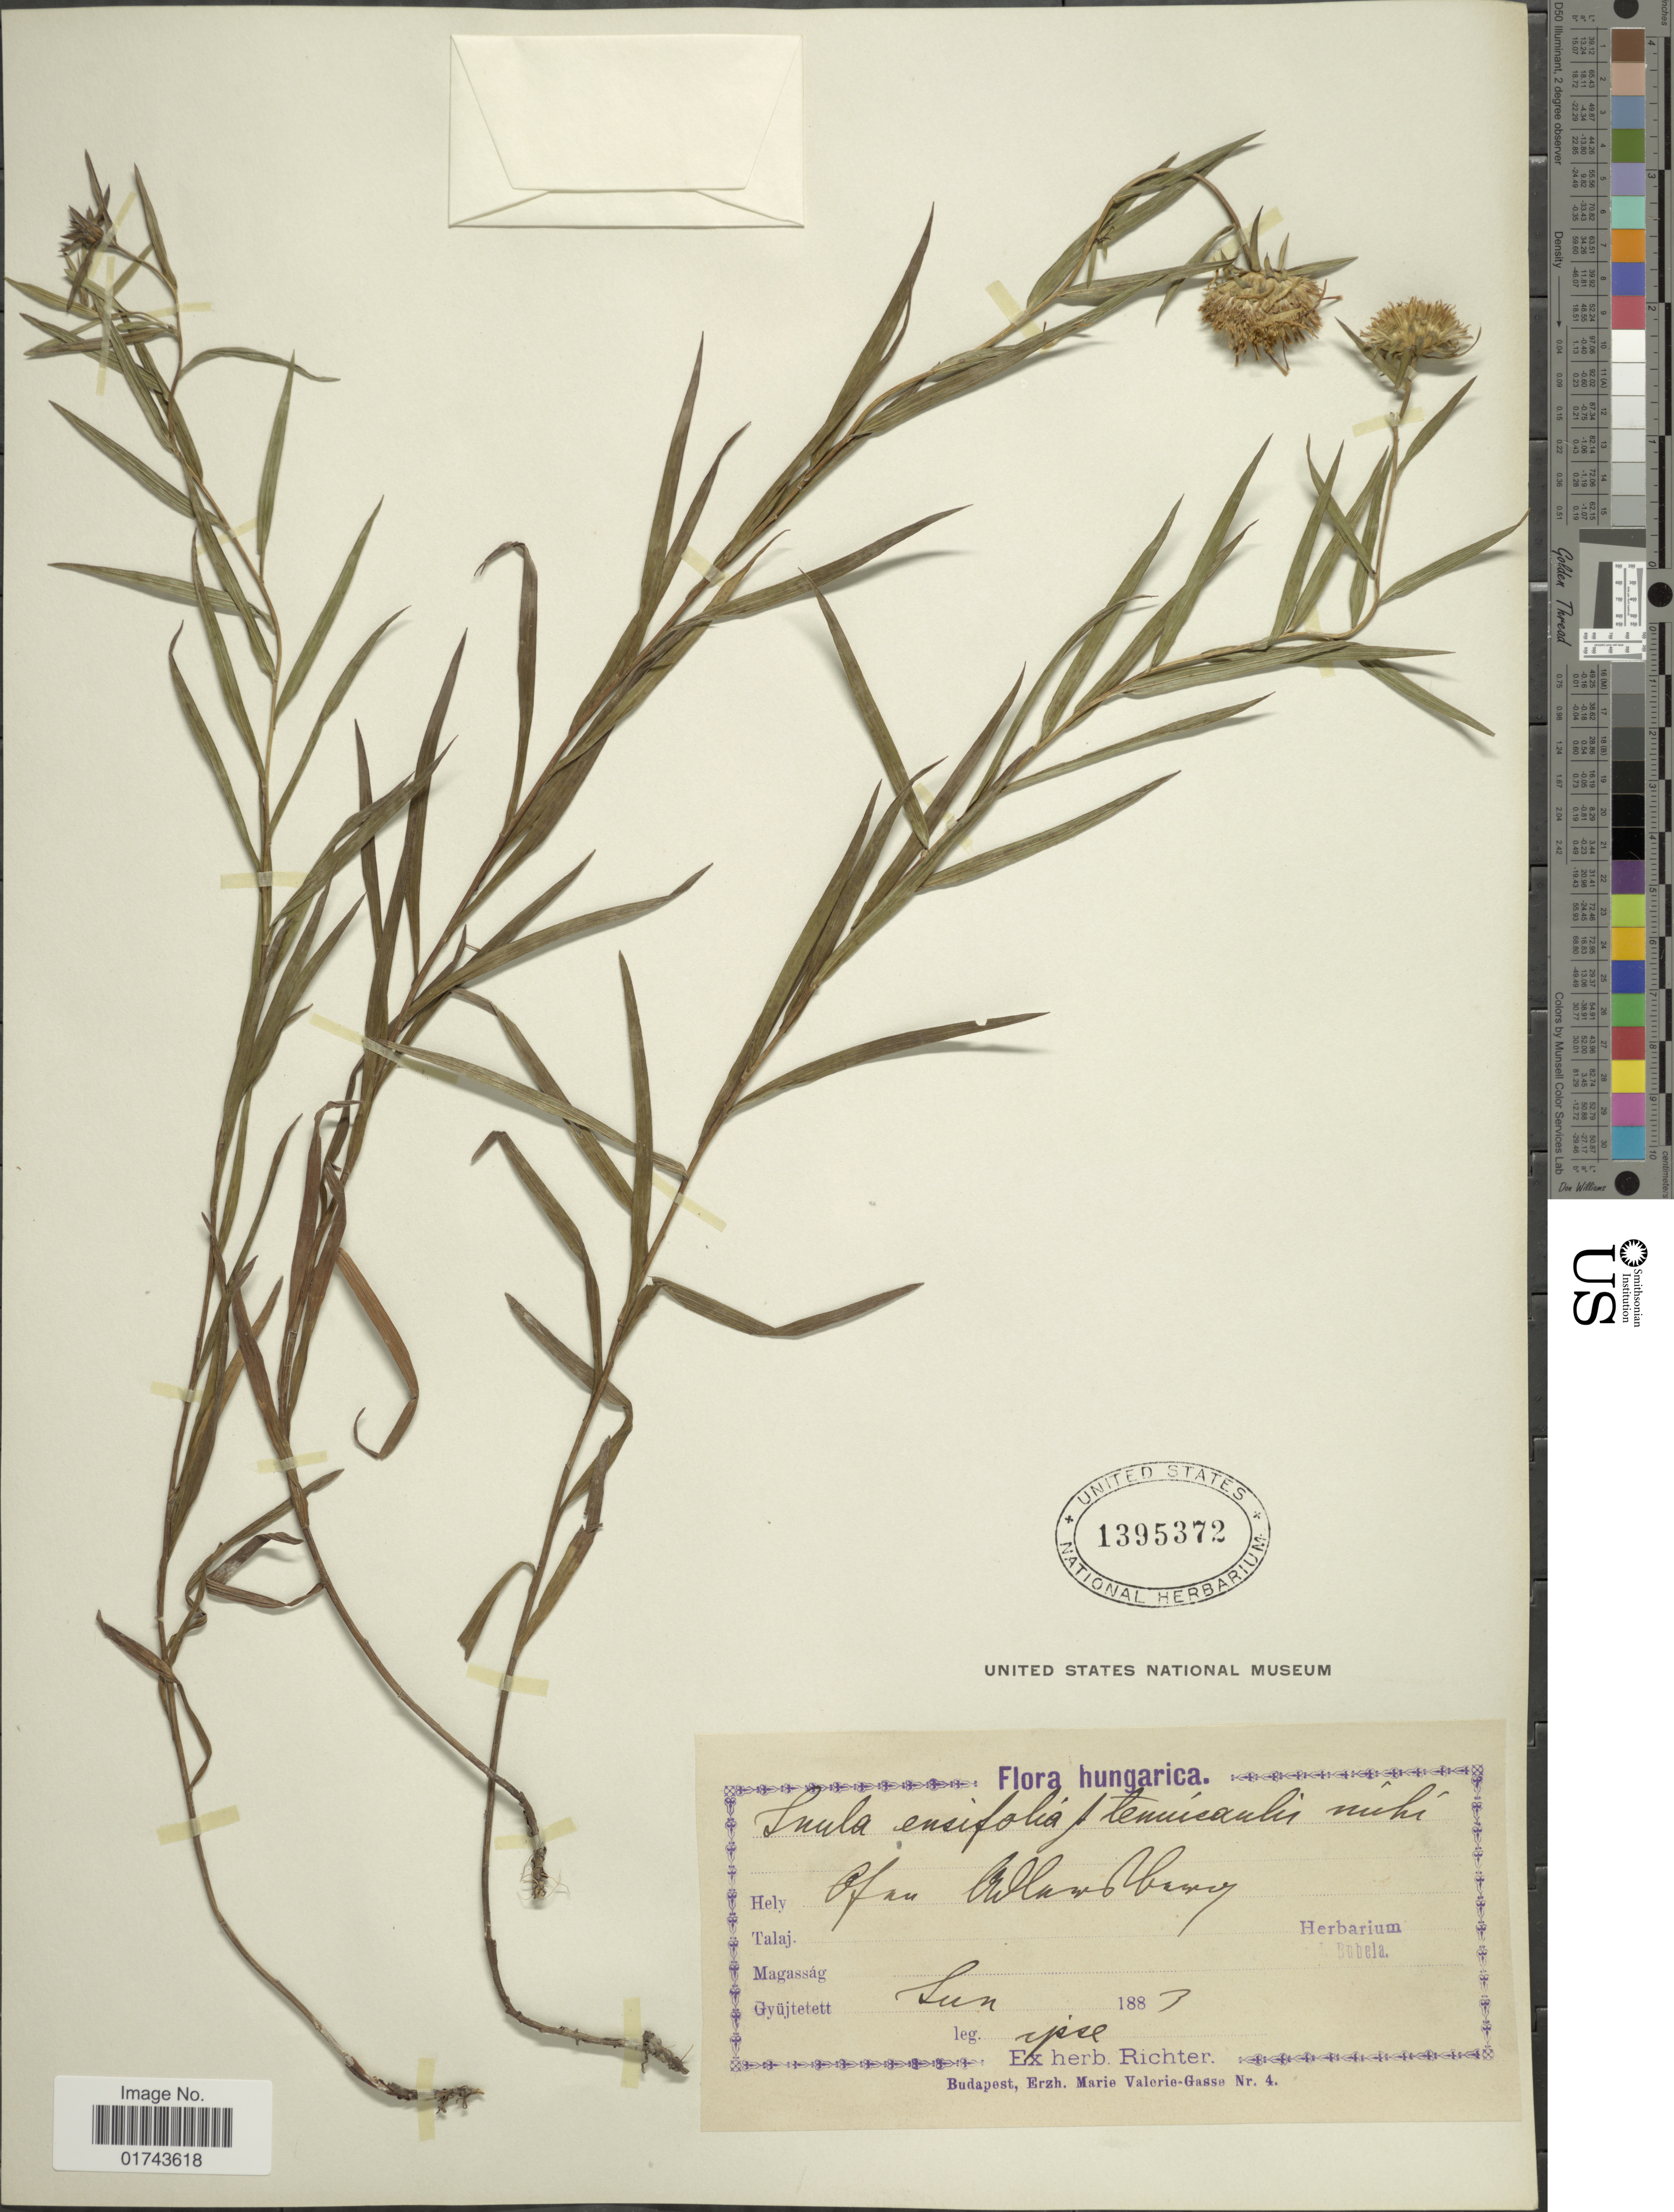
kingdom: Plantae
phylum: Tracheophyta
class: Magnoliopsida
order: Asterales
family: Asteraceae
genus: Inula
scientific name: Inula ensifolia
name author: L.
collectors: -- Richter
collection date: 1883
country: Hungary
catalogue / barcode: US 1395372